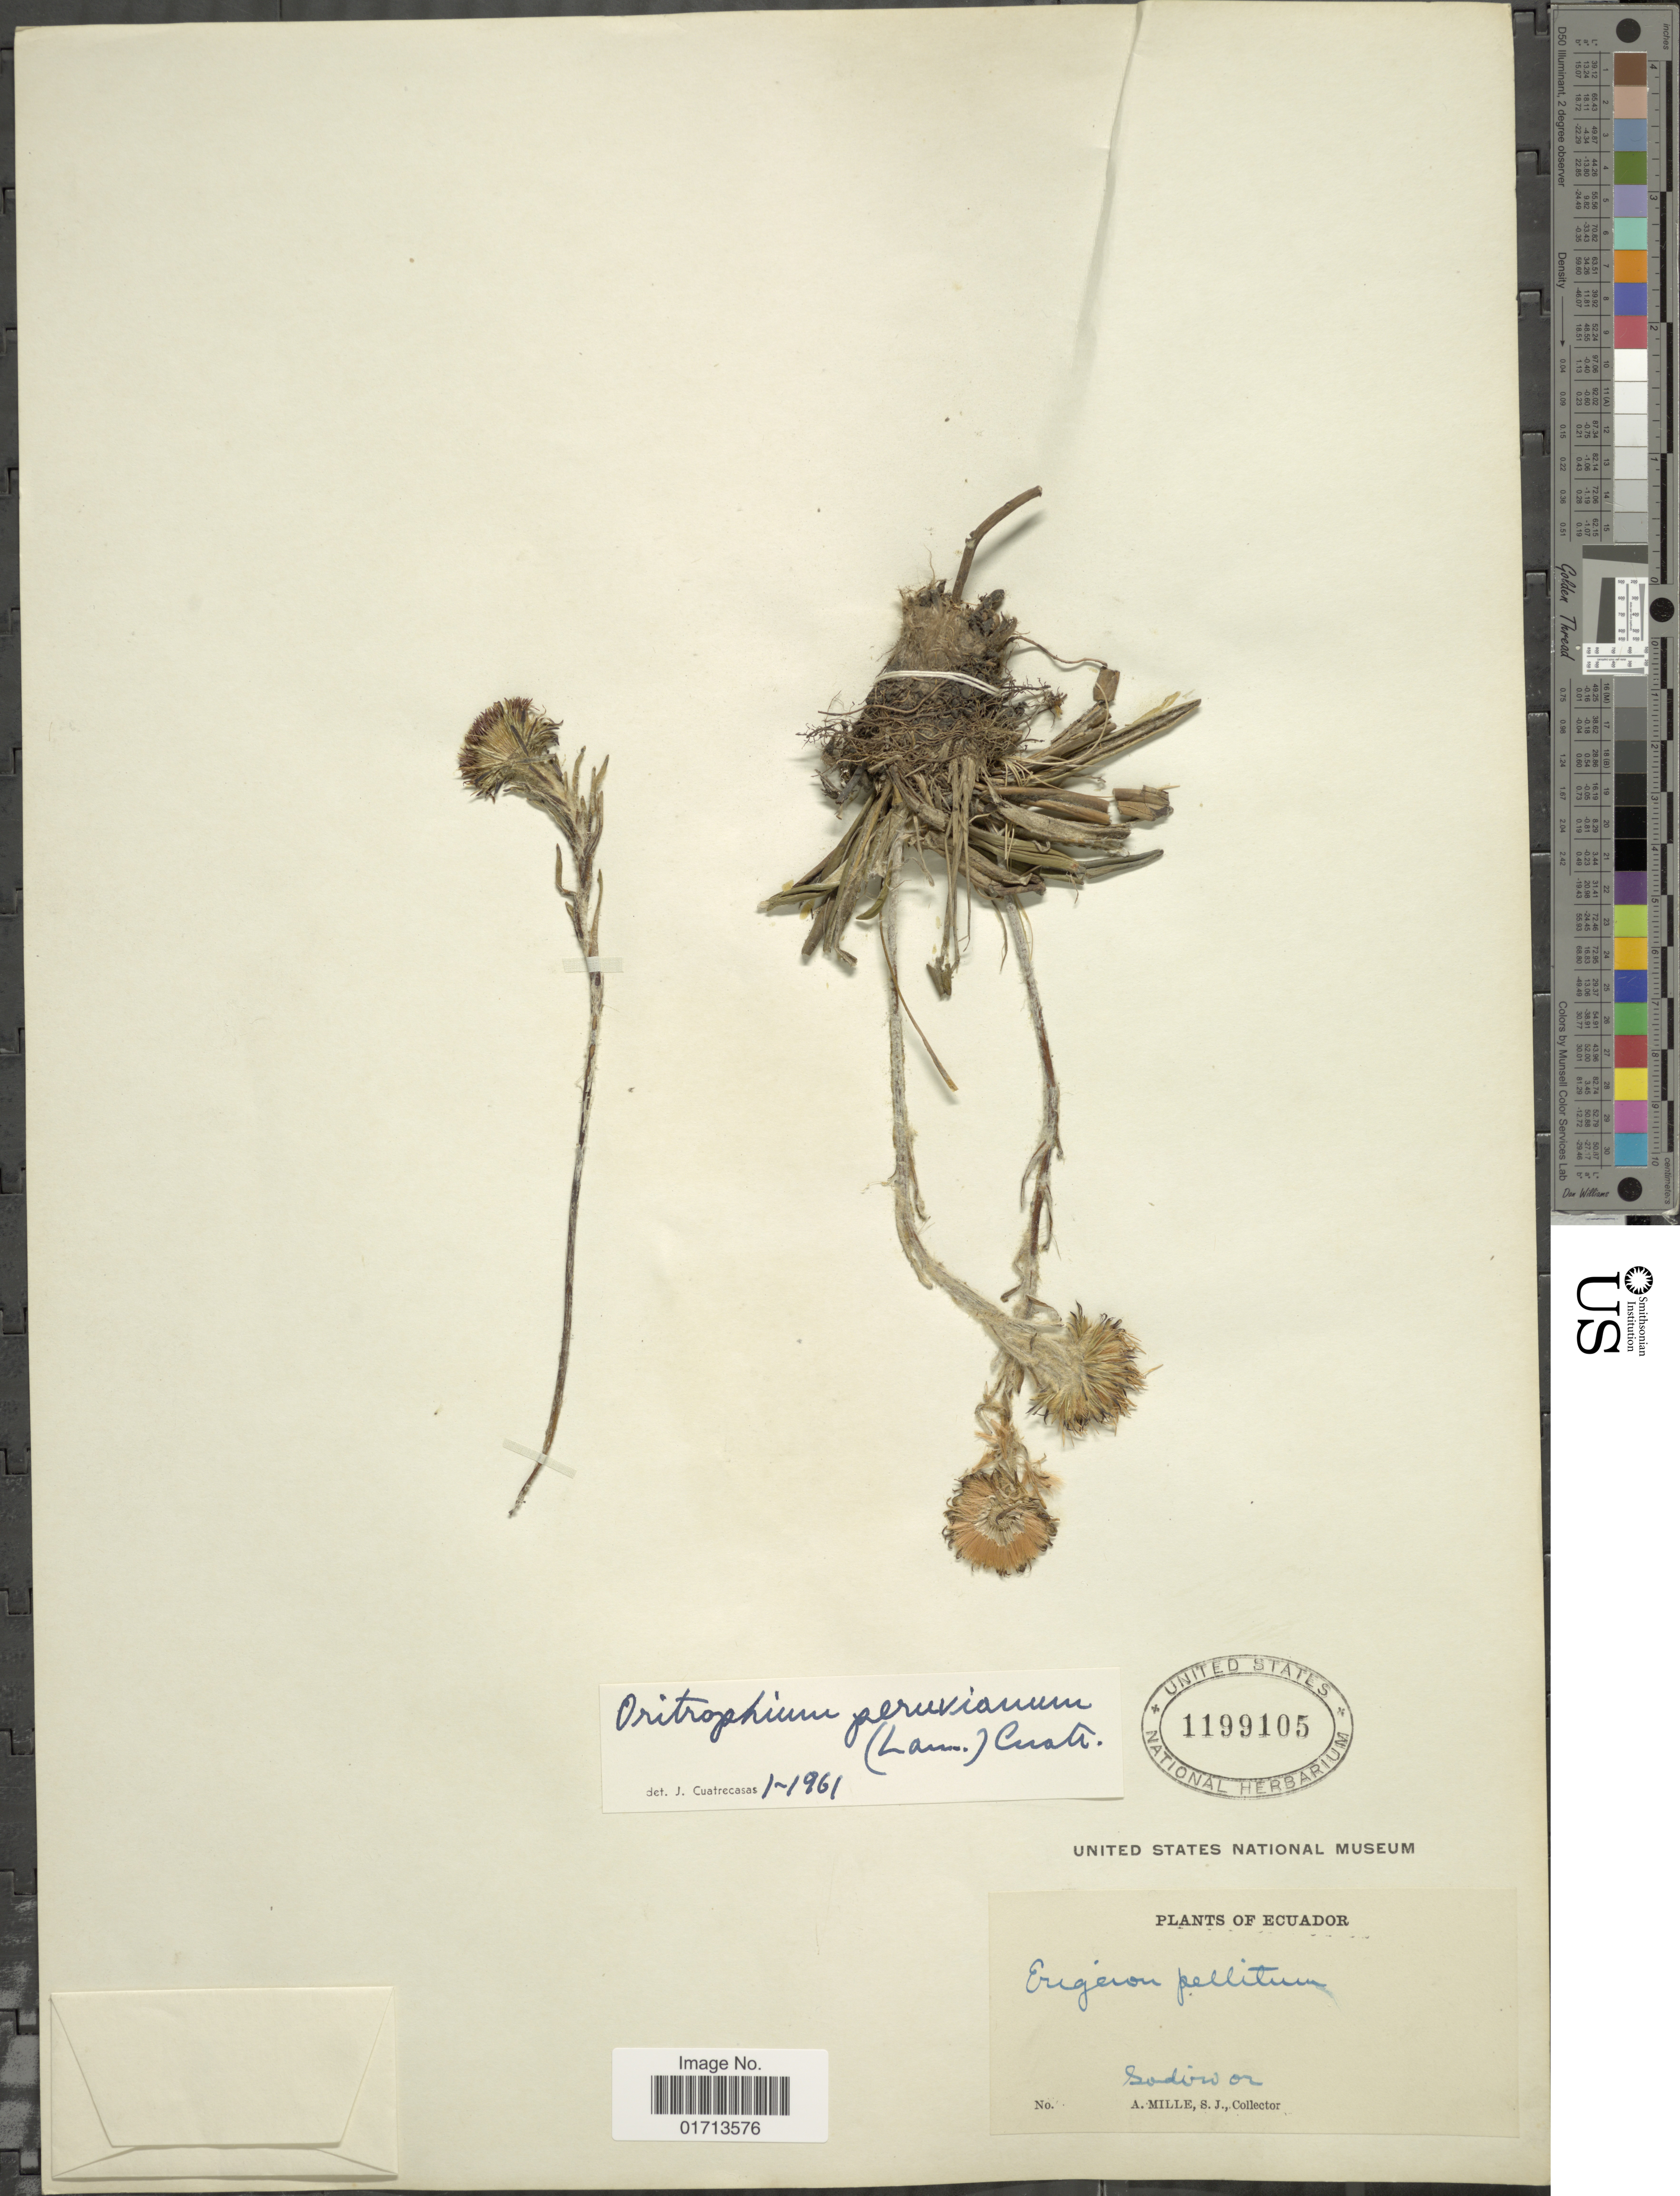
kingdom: Plantae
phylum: Tracheophyta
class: Magnoliopsida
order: Asterales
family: Asteraceae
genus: Oritrophium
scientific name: Oritrophium peruvianum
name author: (Lam.) Cuatrec.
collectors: A. Mille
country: Ecuador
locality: Sadivior.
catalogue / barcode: US 1199105